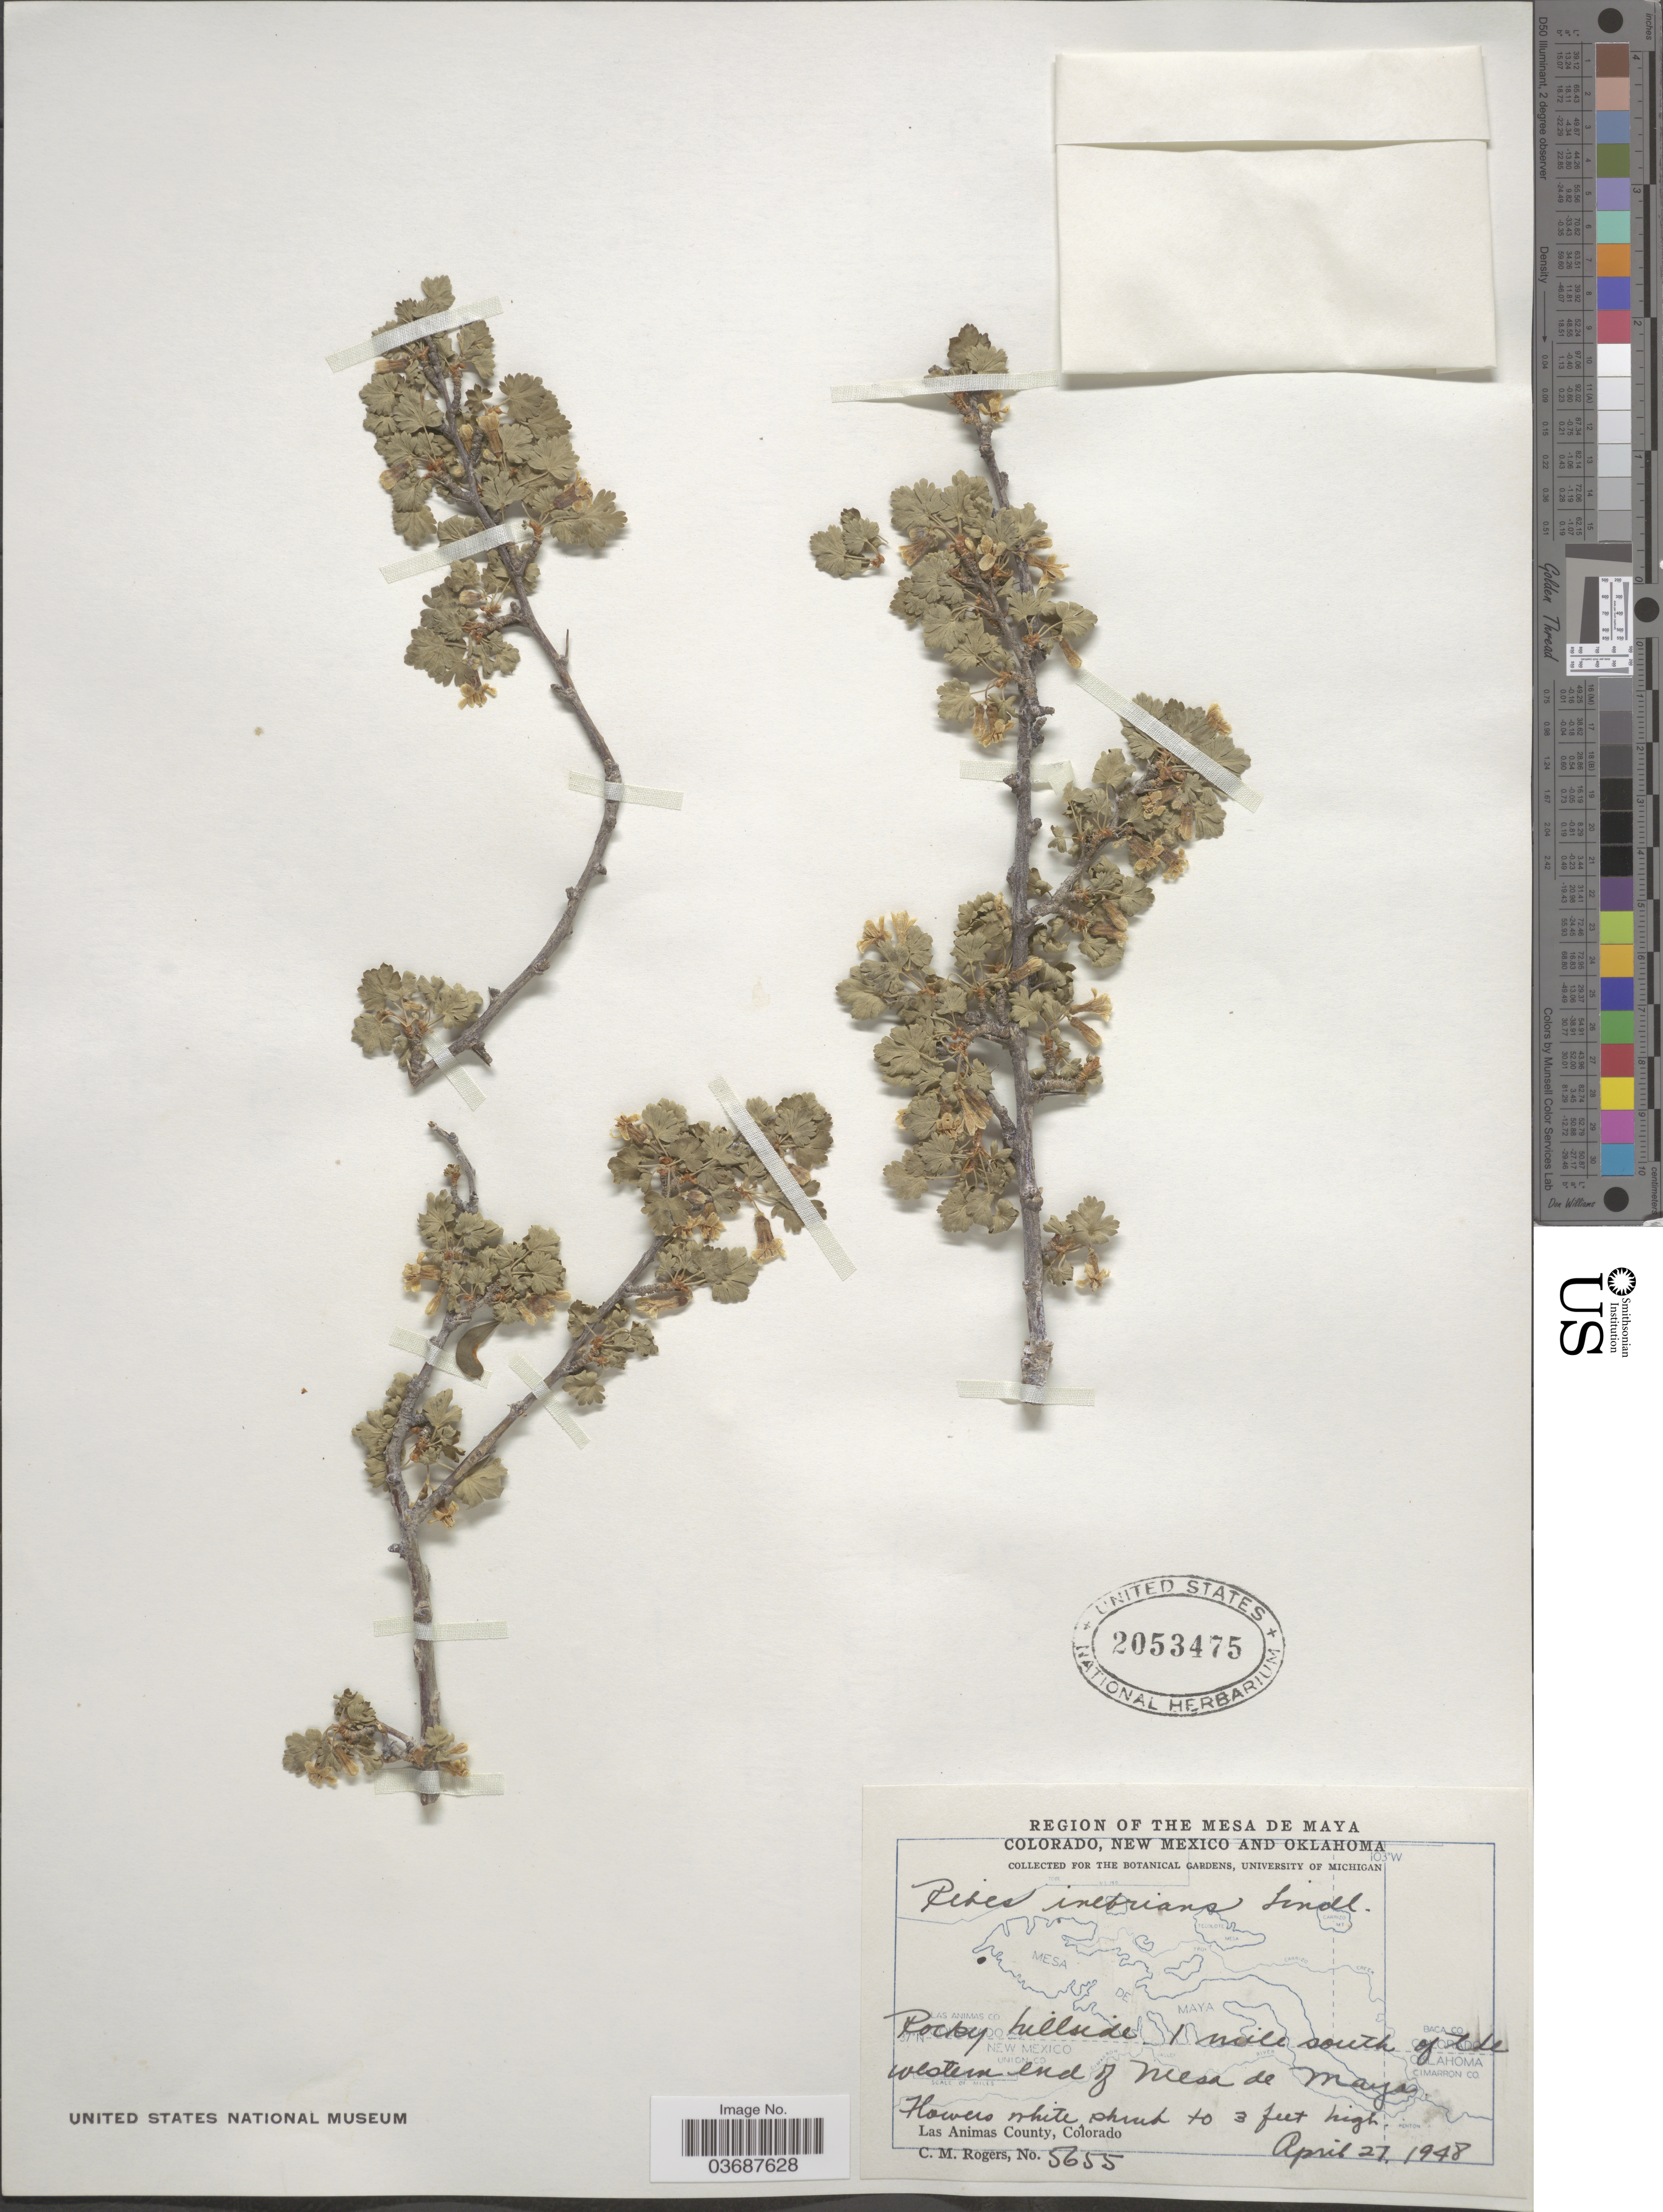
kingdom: Plantae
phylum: Tracheophyta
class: Magnoliopsida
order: Saxifragales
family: Grossulariaceae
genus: Ribes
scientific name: Ribes inebrians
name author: Lindl.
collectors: C. M. Rogers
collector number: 5655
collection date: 1948-04-27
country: United States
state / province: Colorado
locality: Region of the Mesa de Maya. 1 mile south of the western end of Mesa de Maya. Las Animas County.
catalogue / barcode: US 2053475